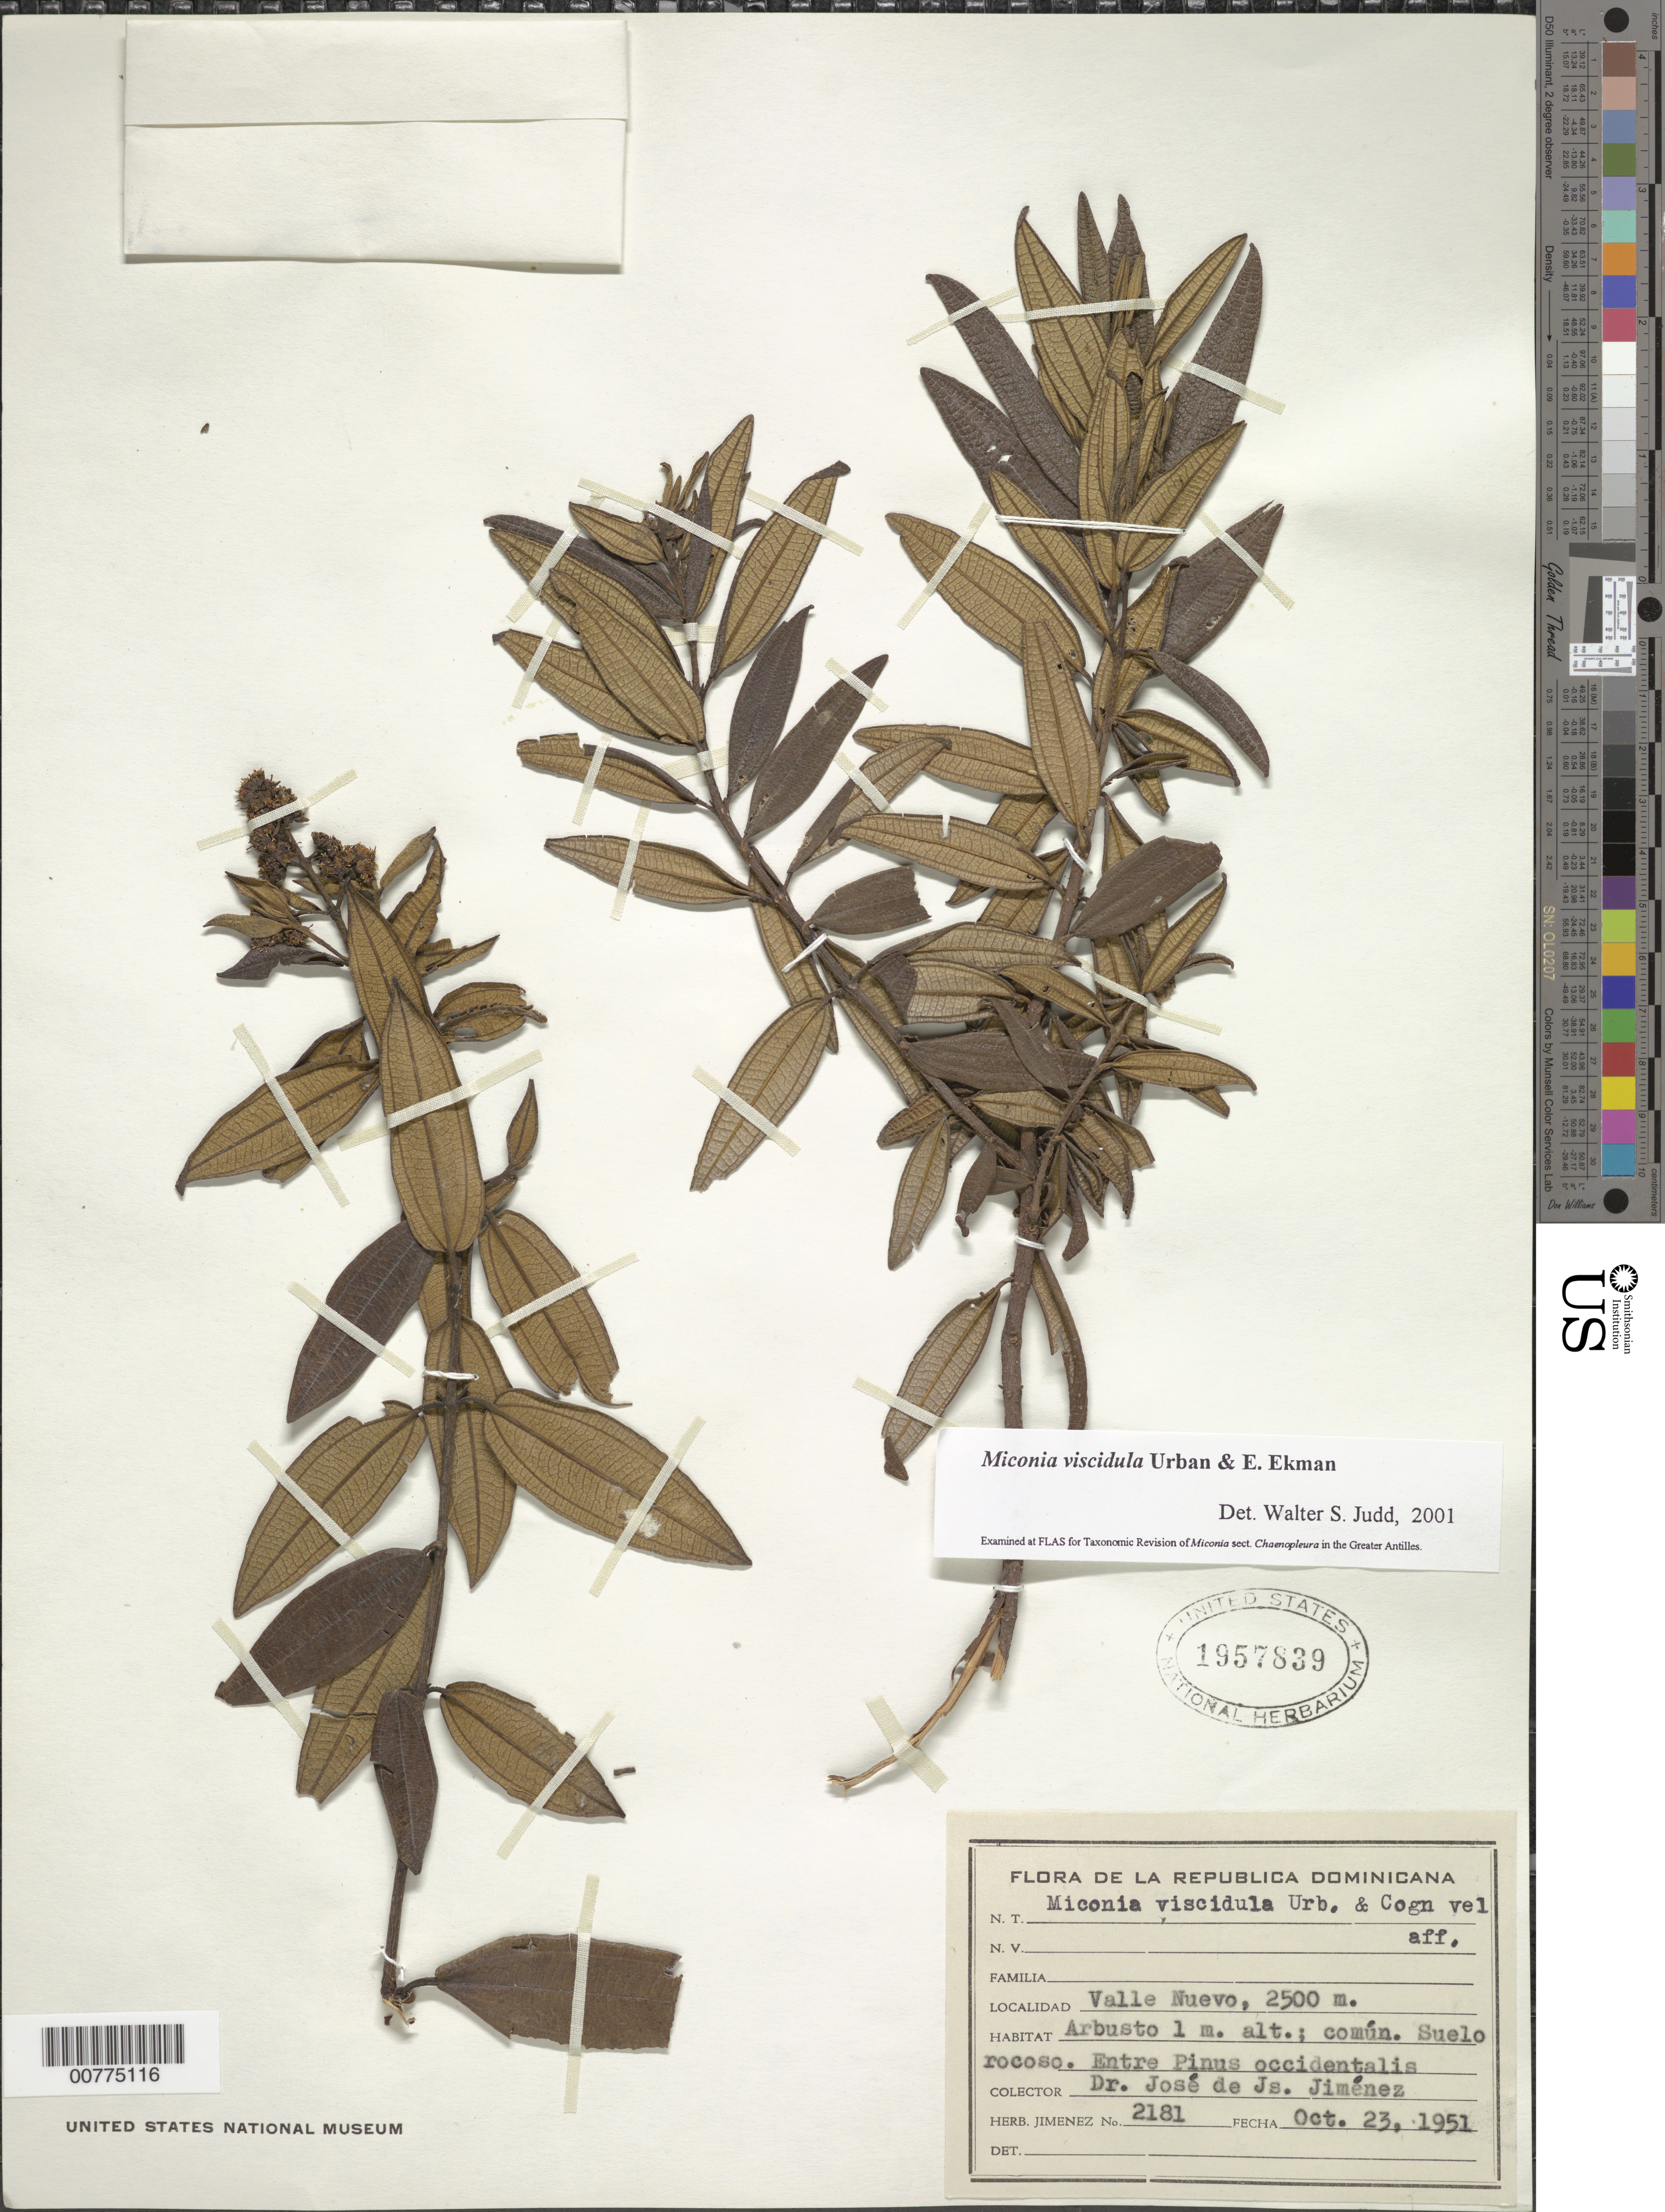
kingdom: Plantae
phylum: Tracheophyta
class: Magnoliopsida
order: Myrtales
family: Melastomataceae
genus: Miconia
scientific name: Miconia viscidula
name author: Urb. & Ekman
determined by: Judd, Walter S.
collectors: J. J. Jiménez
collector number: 2181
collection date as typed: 23 Oct 1951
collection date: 1951-10-23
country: Dominican Republic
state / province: La Vega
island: Hispaniola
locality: Valle Nuevo.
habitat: Rocky soil, within Pinus occidentalis.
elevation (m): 2500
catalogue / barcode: US 1957839